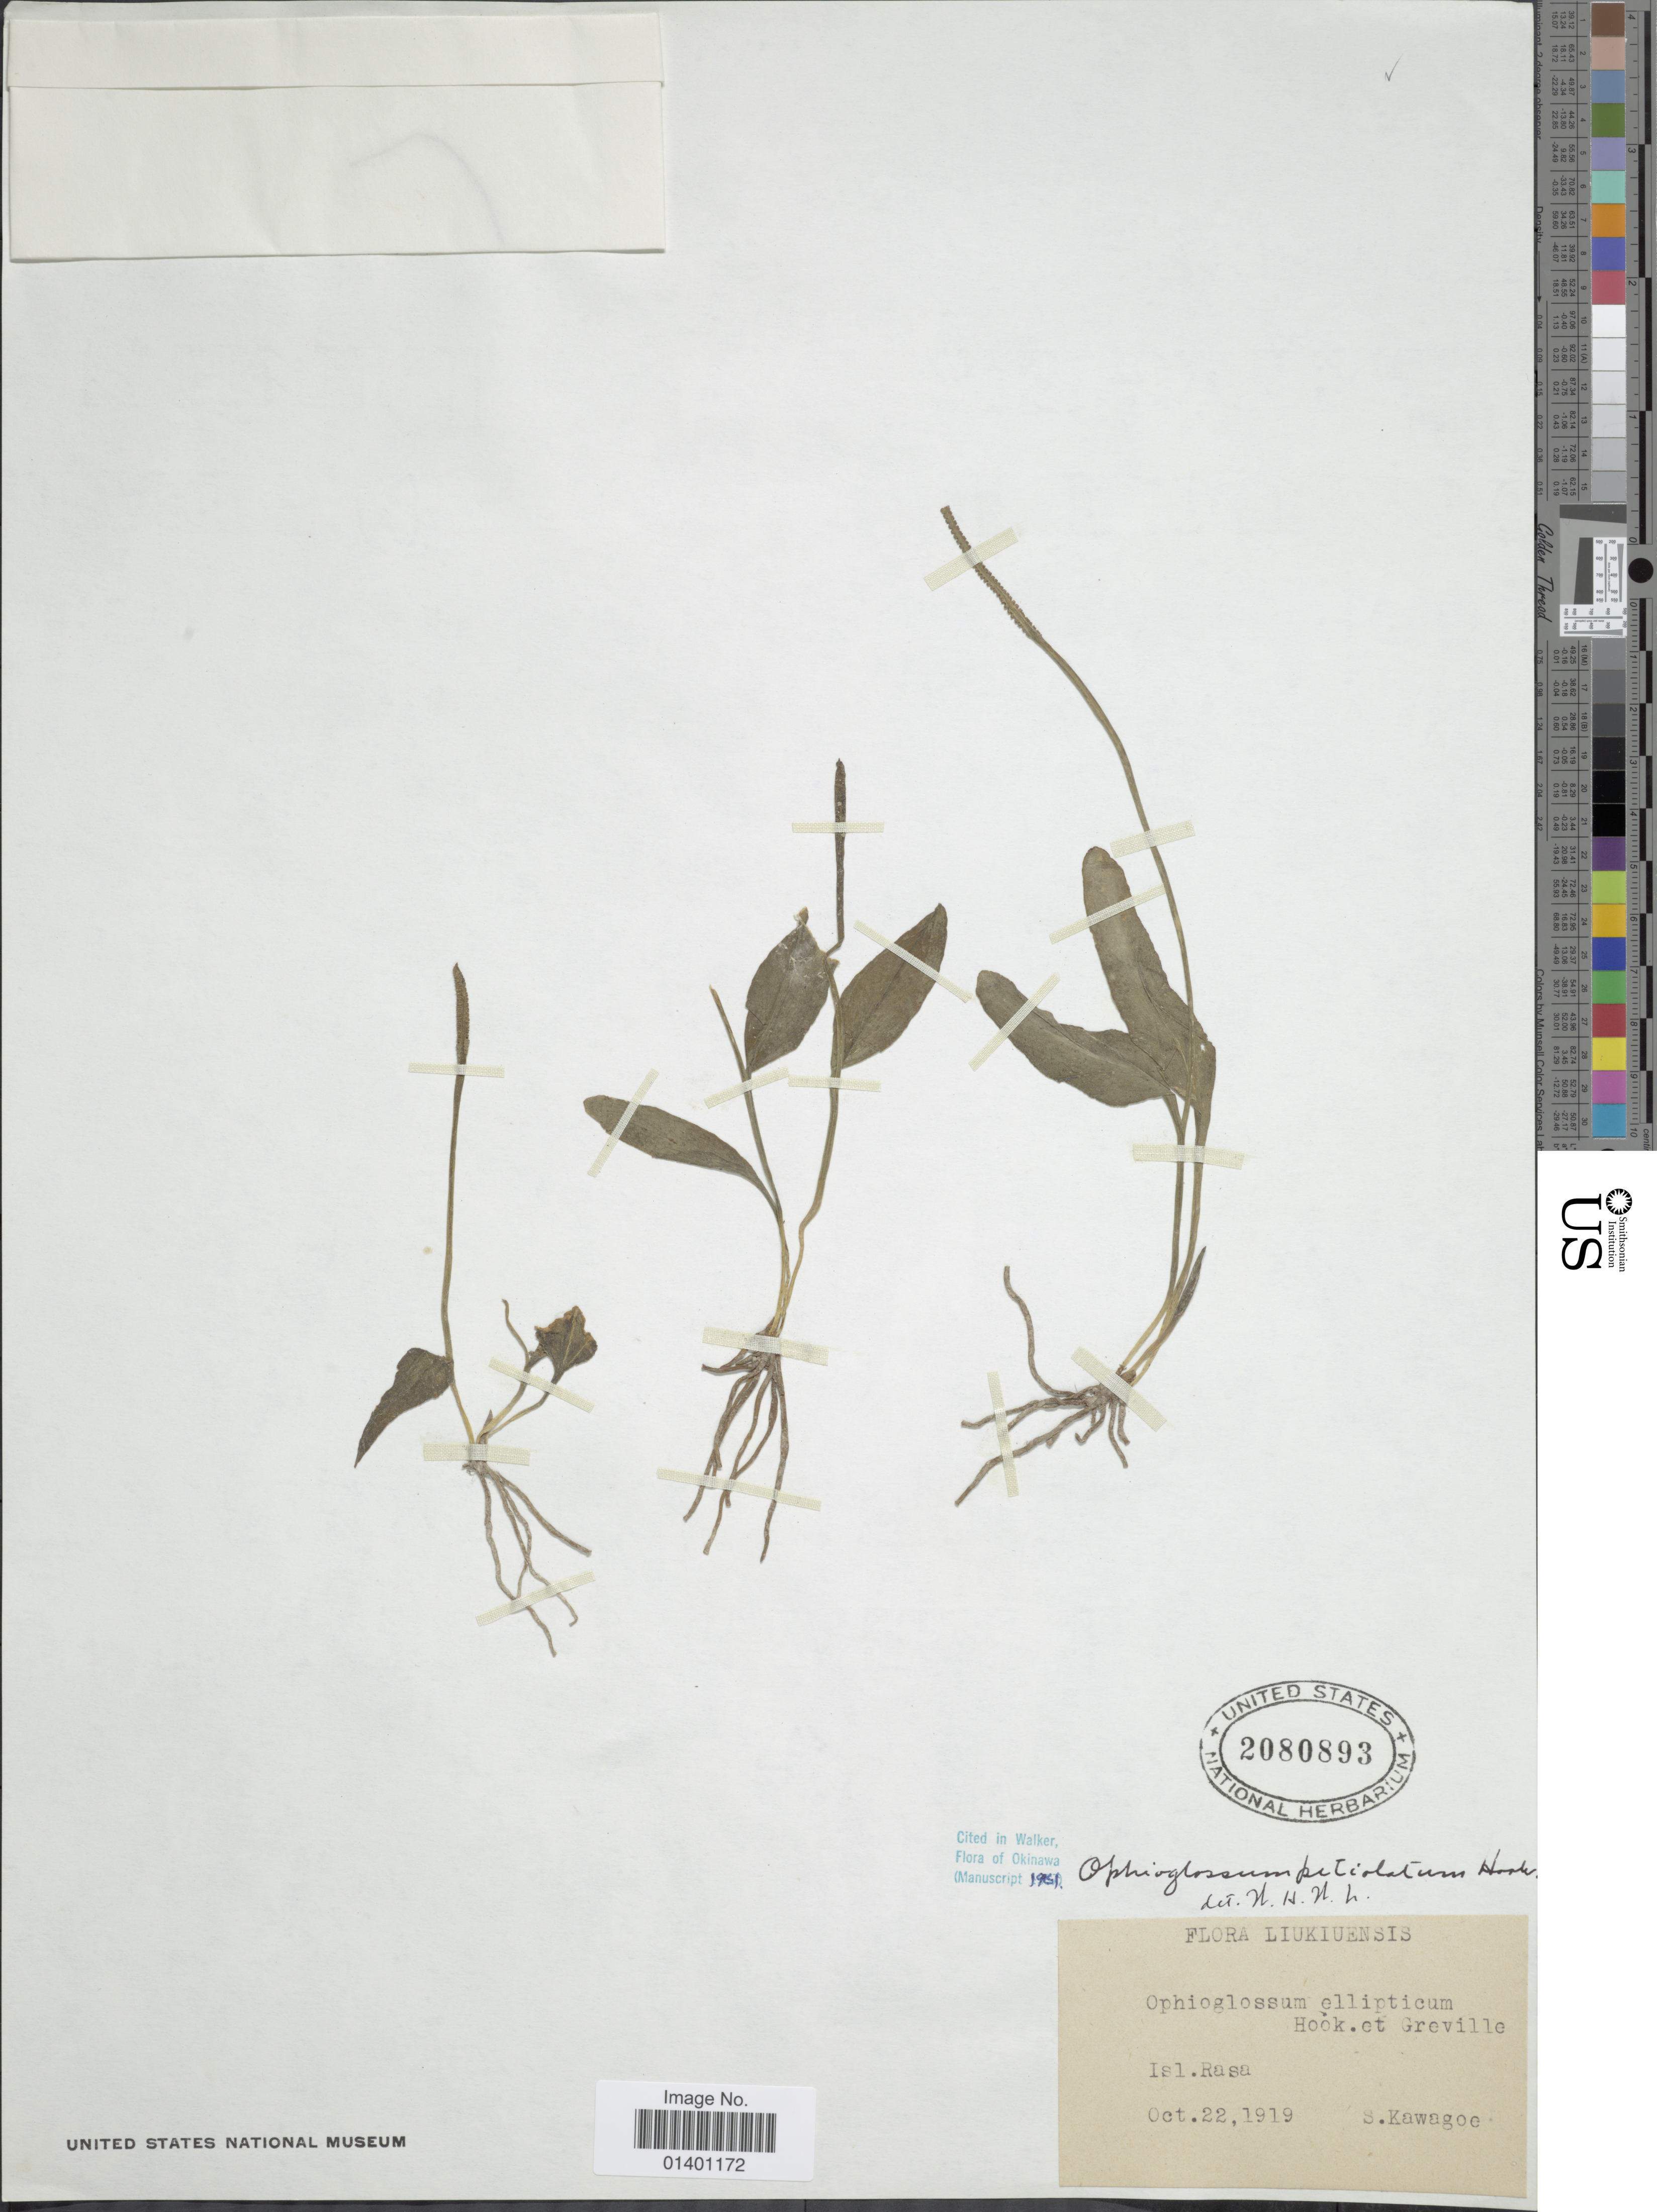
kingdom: Plantae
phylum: Tracheophyta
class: Polypodiopsida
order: Ophioglossales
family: Ophioglossaceae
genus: Ophioglossum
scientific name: Ophioglossum petiolatum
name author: Hook.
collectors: S. Kawagoe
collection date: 1919-10-22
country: Japan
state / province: Okinawa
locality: Liukiuensis, Isl. Rasa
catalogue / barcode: US 2080893